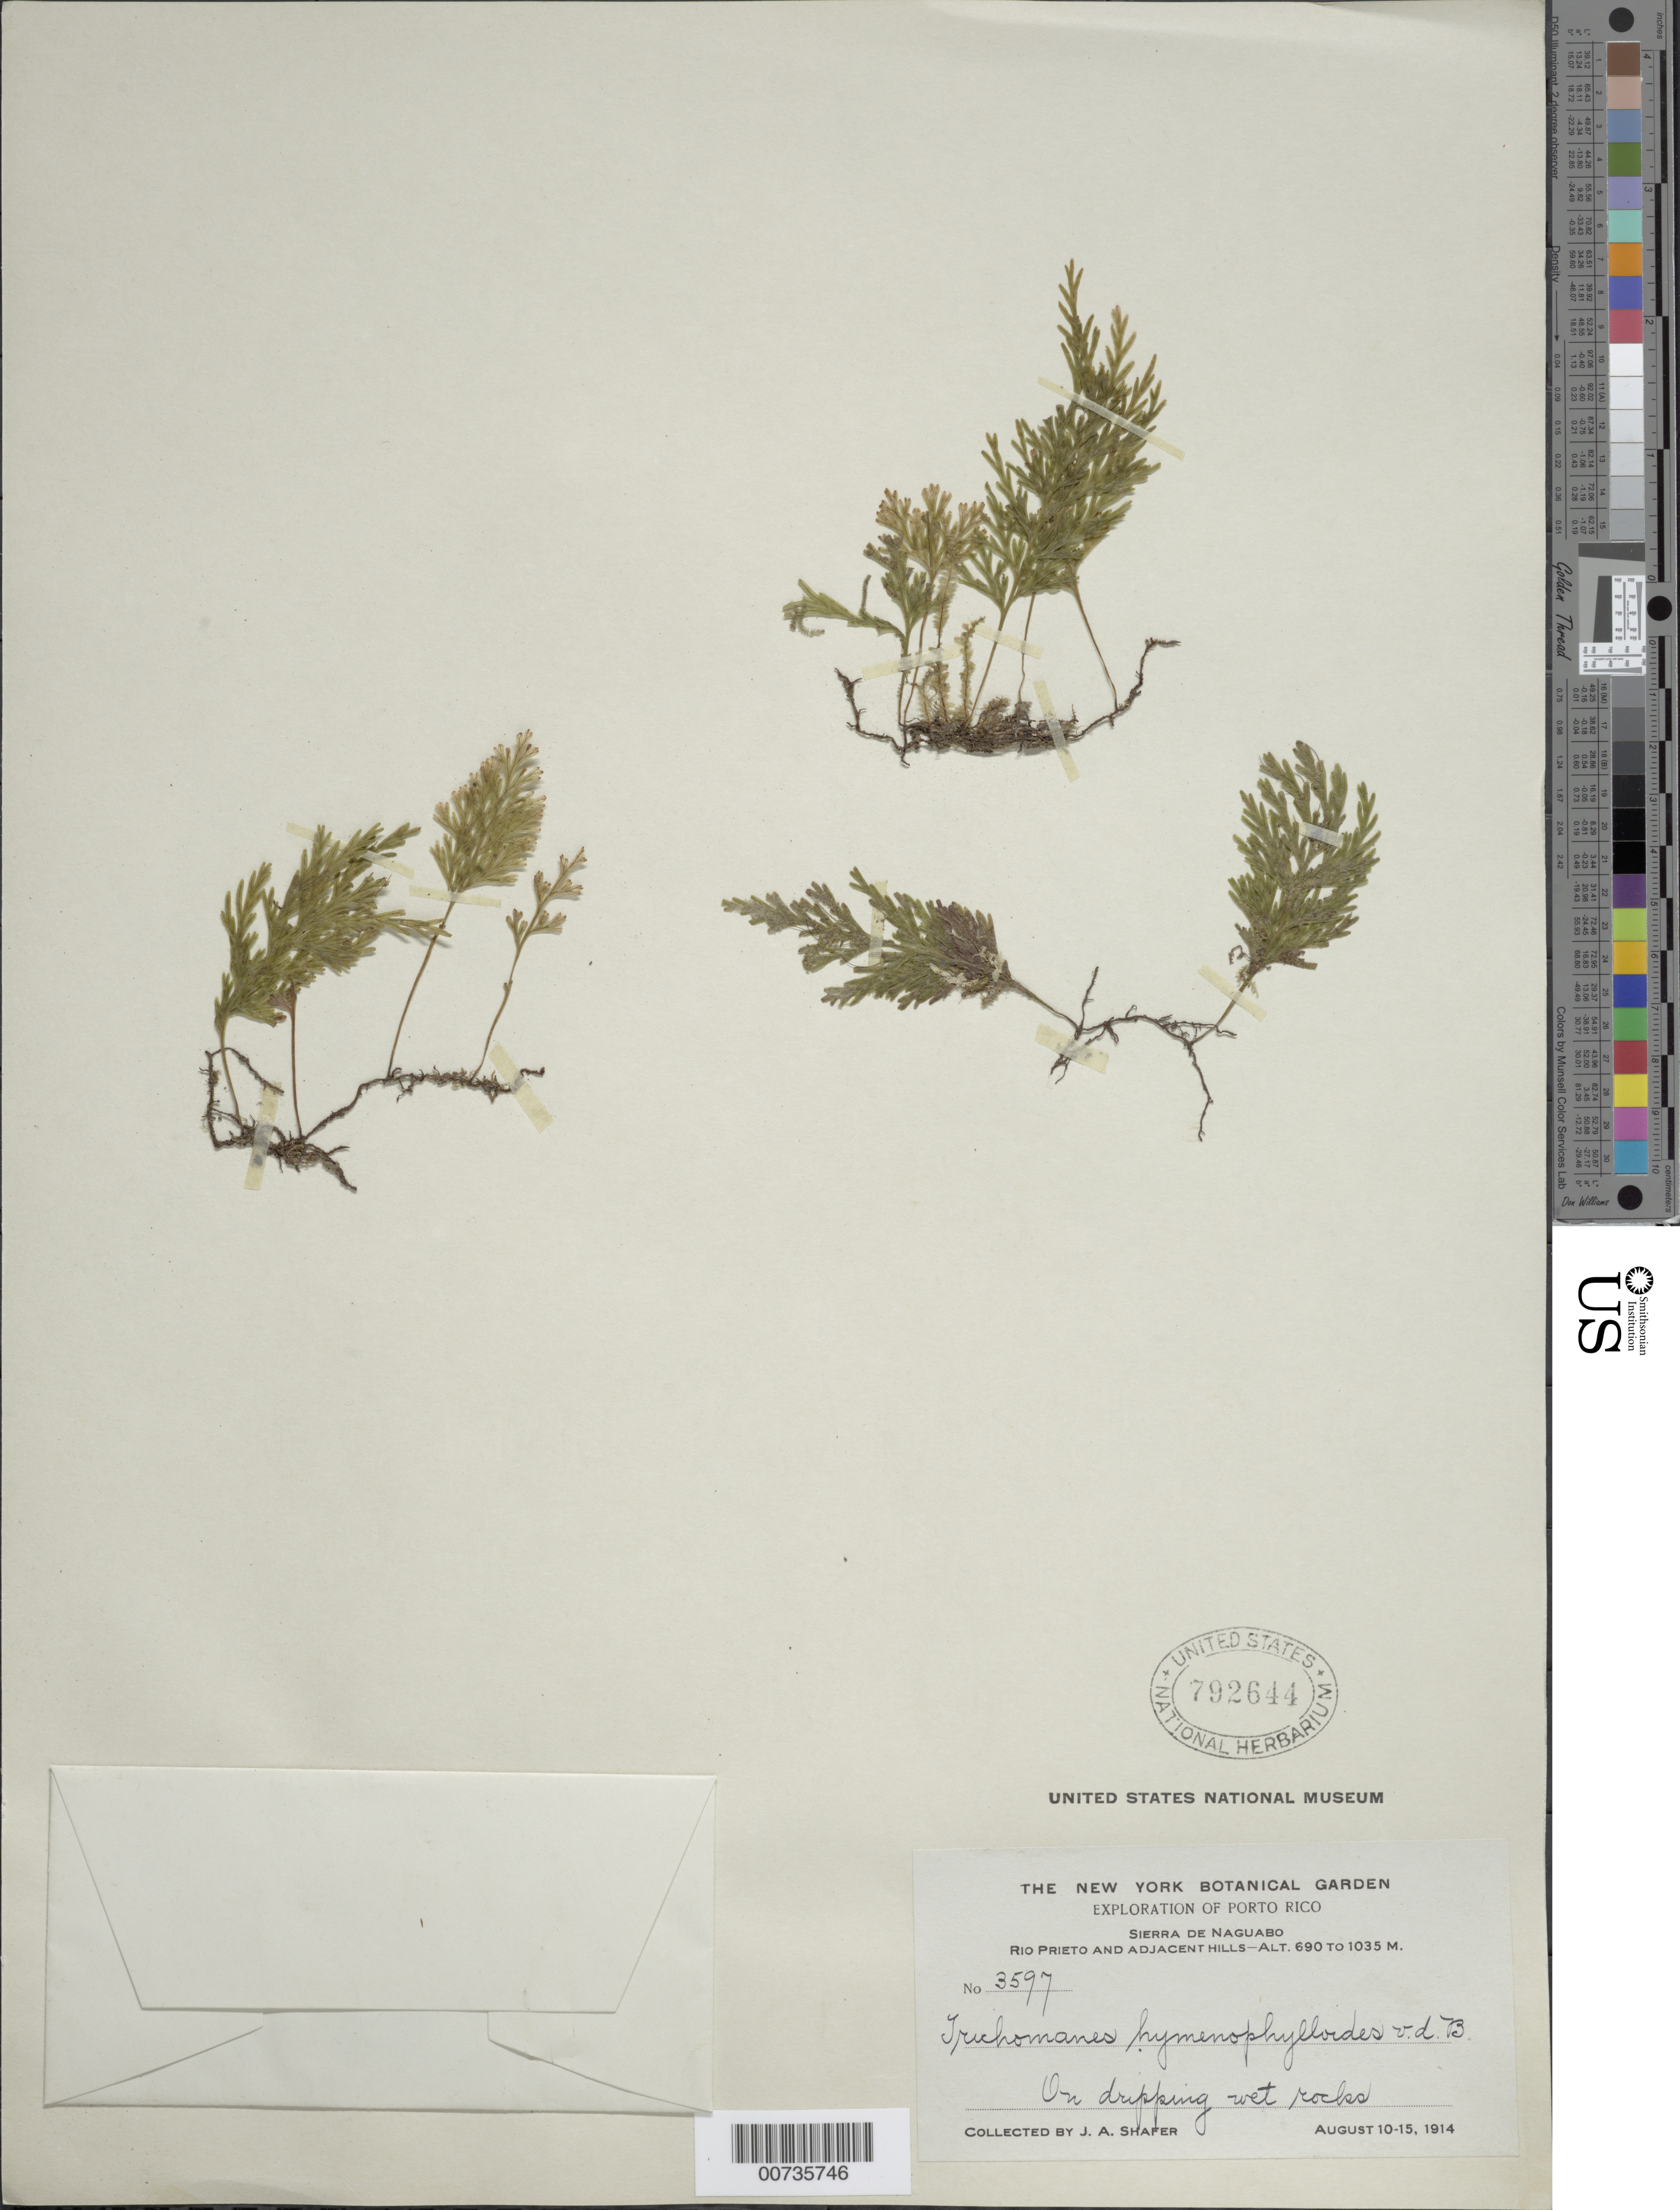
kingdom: Plantae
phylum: Tracheophyta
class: Polypodiopsida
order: Hymenophyllales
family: Hymenophyllaceae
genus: Polyphlebium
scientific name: Polyphlebium hymenophylloides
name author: (Bosch) Ebihara & Dubuisson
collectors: J. A. Shafer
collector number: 3597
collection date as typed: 10 Aug 1914 to 15 Aug 1914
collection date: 1914-08-10/1914-08-15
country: Puerto Rico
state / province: Naguabo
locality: Sierra de Naguabo, Rio Prieto and Adjacent hills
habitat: On dripping wet rocks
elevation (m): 690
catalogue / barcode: US 792644